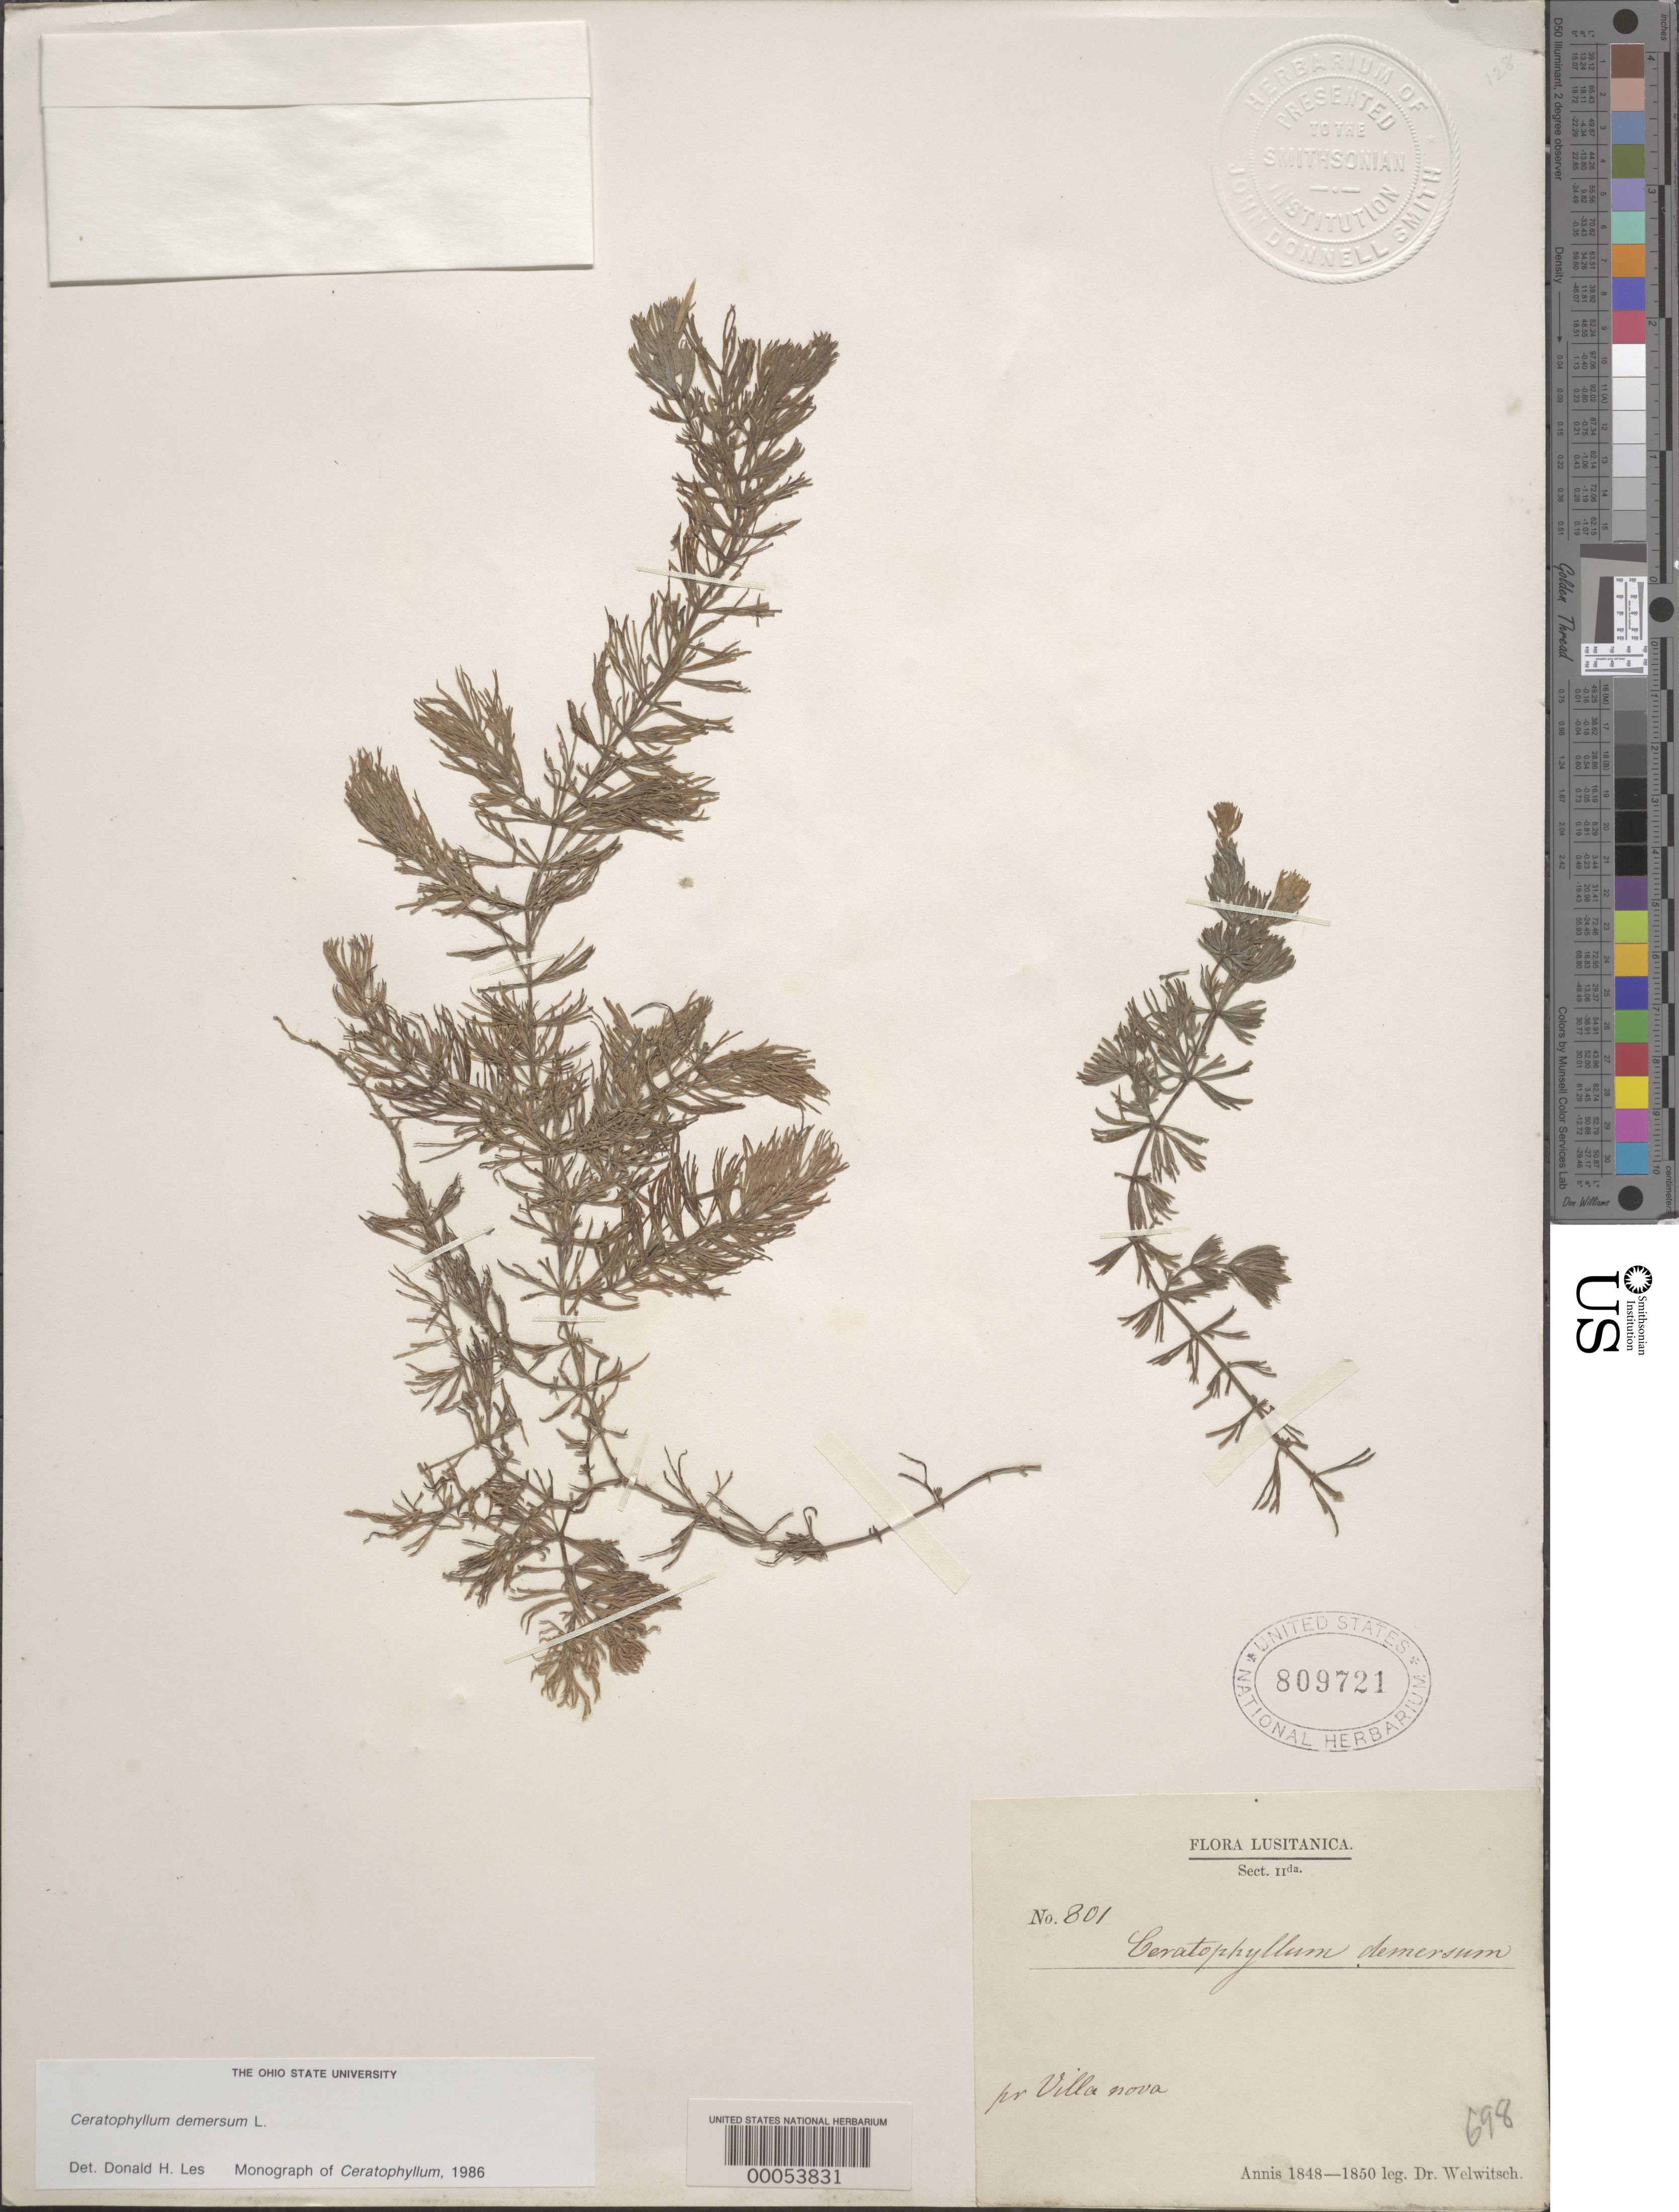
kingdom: Plantae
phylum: Tracheophyta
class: Magnoliopsida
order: Ceratophyllales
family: Ceratophyllaceae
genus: Ceratophyllum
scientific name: Ceratophyllum demersum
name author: L.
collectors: -. Welwitsch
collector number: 801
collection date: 1848/1850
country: Portugal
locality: Lusitanica. Pr Villa nova.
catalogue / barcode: US 809721